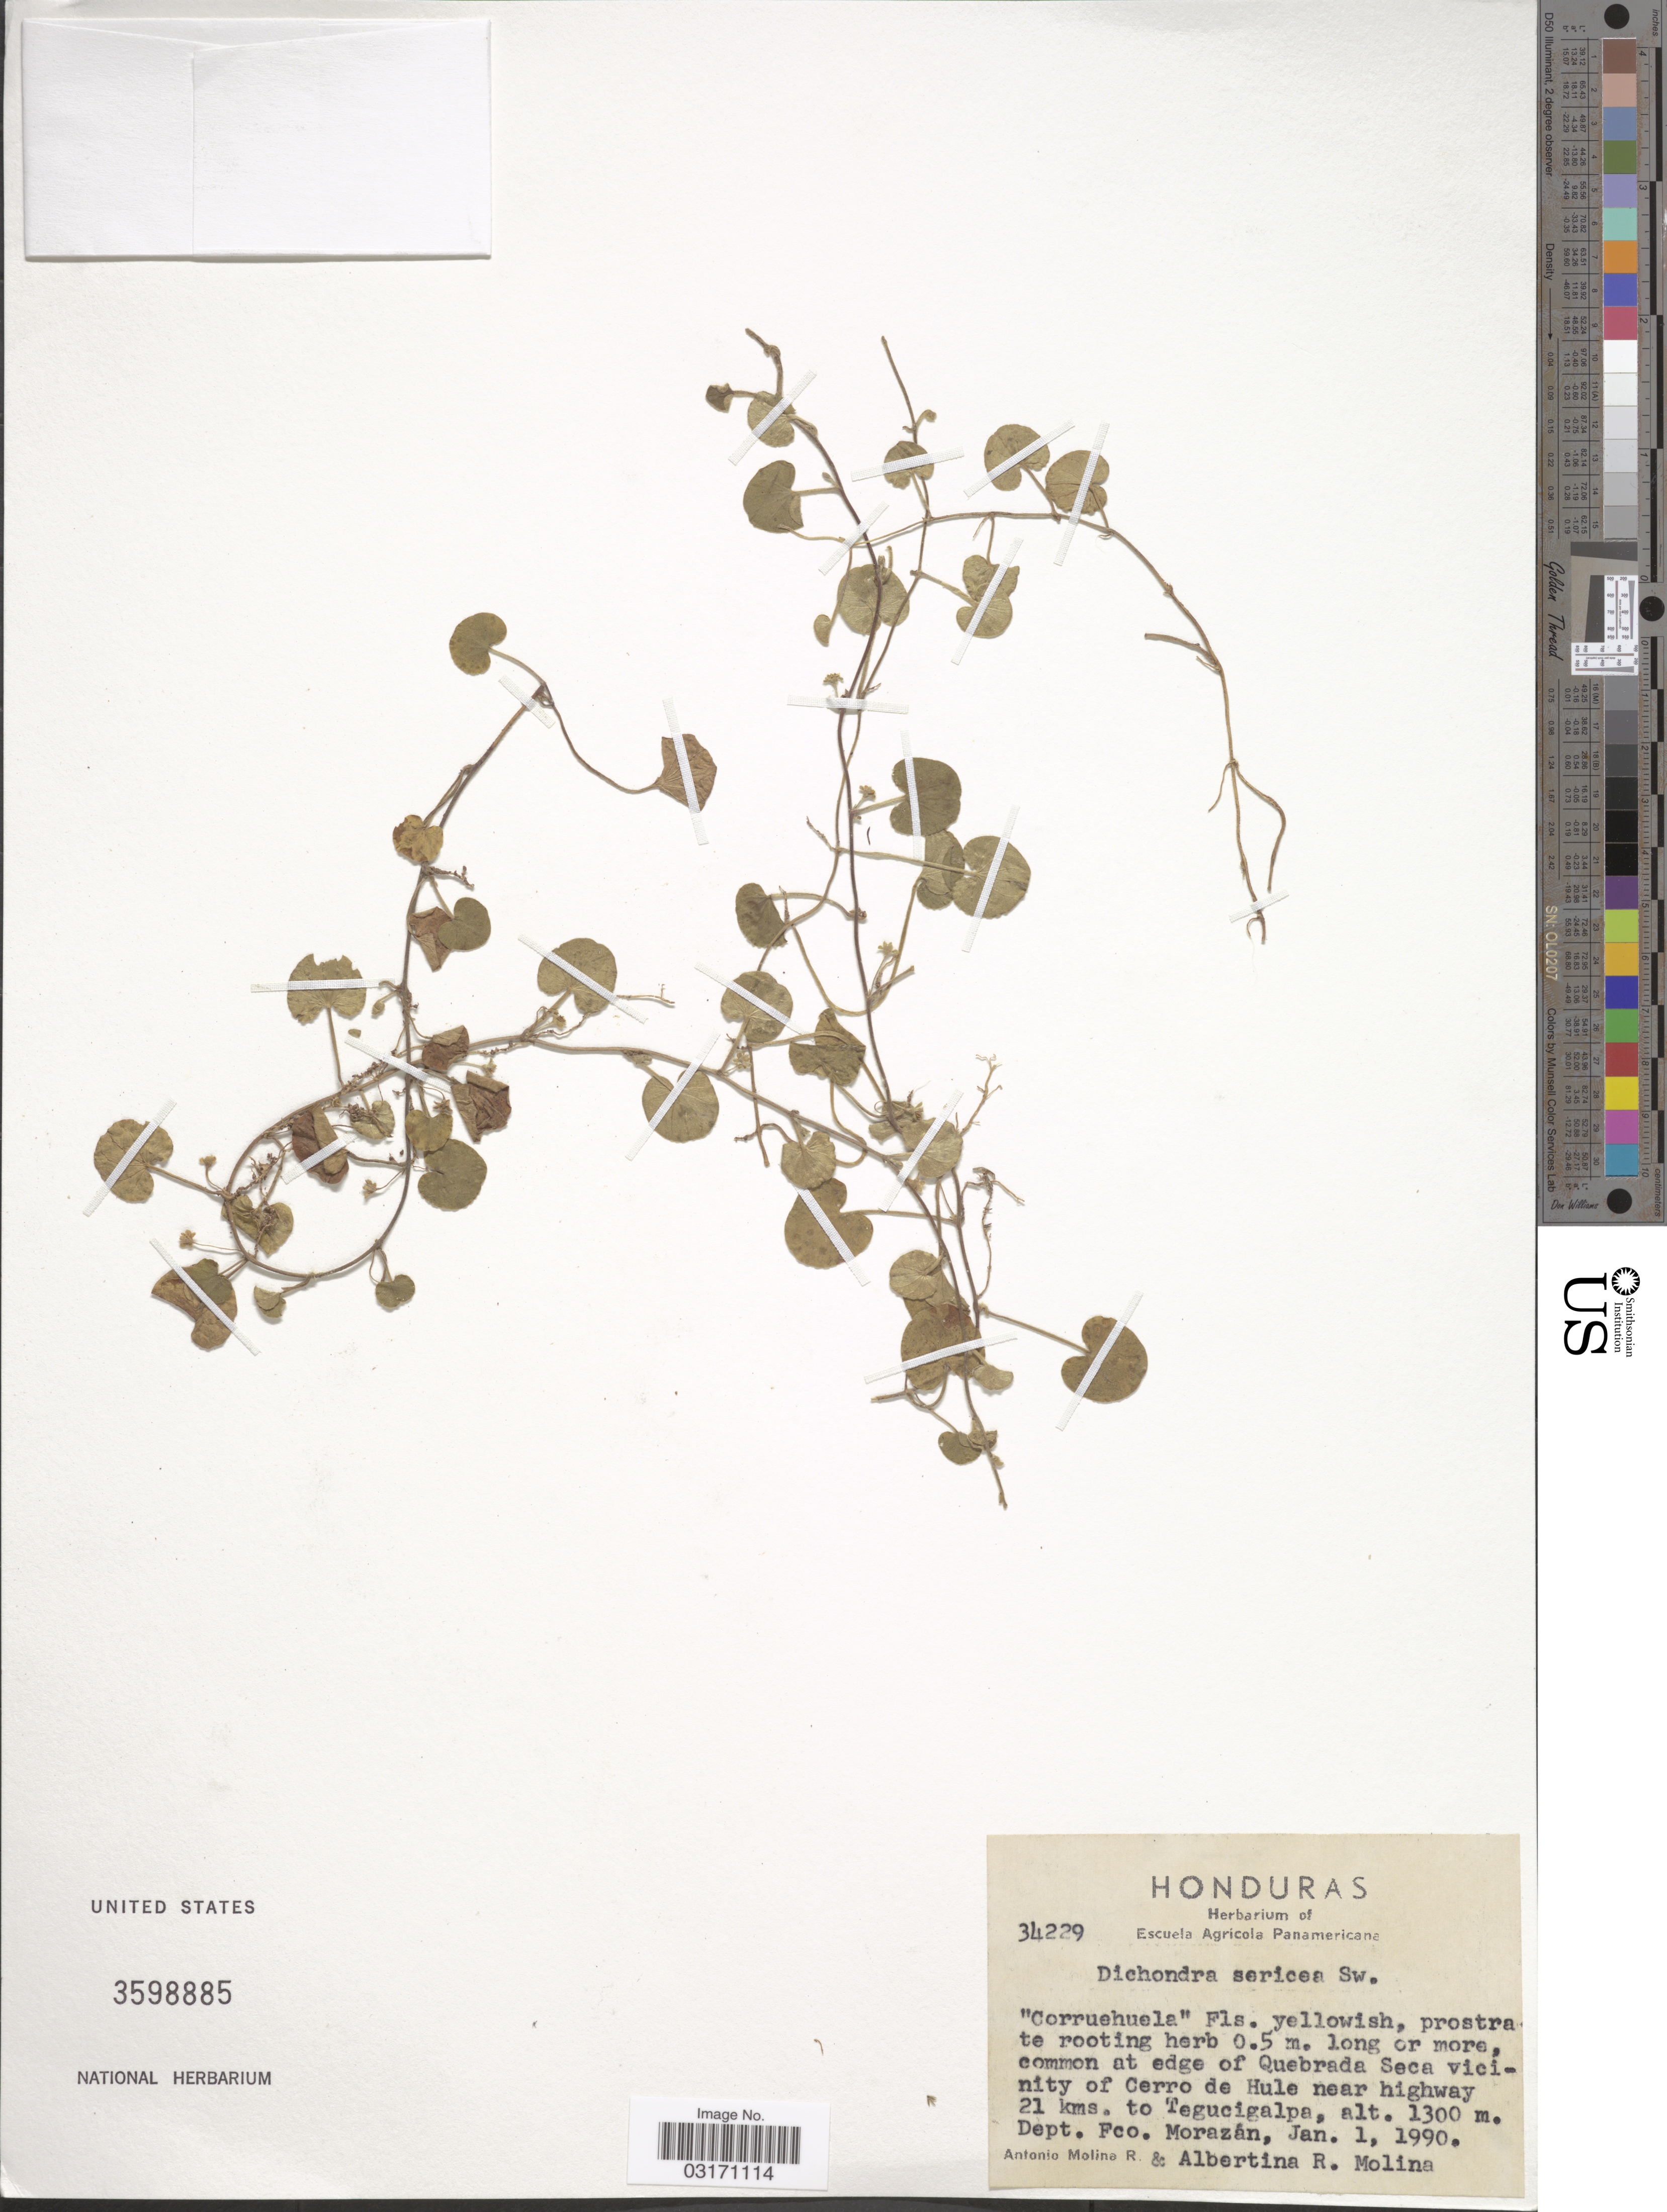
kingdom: Plantae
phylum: Tracheophyta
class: Magnoliopsida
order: Solanales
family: Convolvulaceae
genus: Dichondra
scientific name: Dichondra sericea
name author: Sw.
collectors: A. Molina R. & A. R. Molina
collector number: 34229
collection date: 1990-01-01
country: Honduras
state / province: Fco. Morazán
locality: At edge of Quebrada Seca vicinity of Cerro de Hule near highway 21 kms. to Tegucigalpa. Dept. Fco. Morazán.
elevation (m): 1300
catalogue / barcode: US 3598885